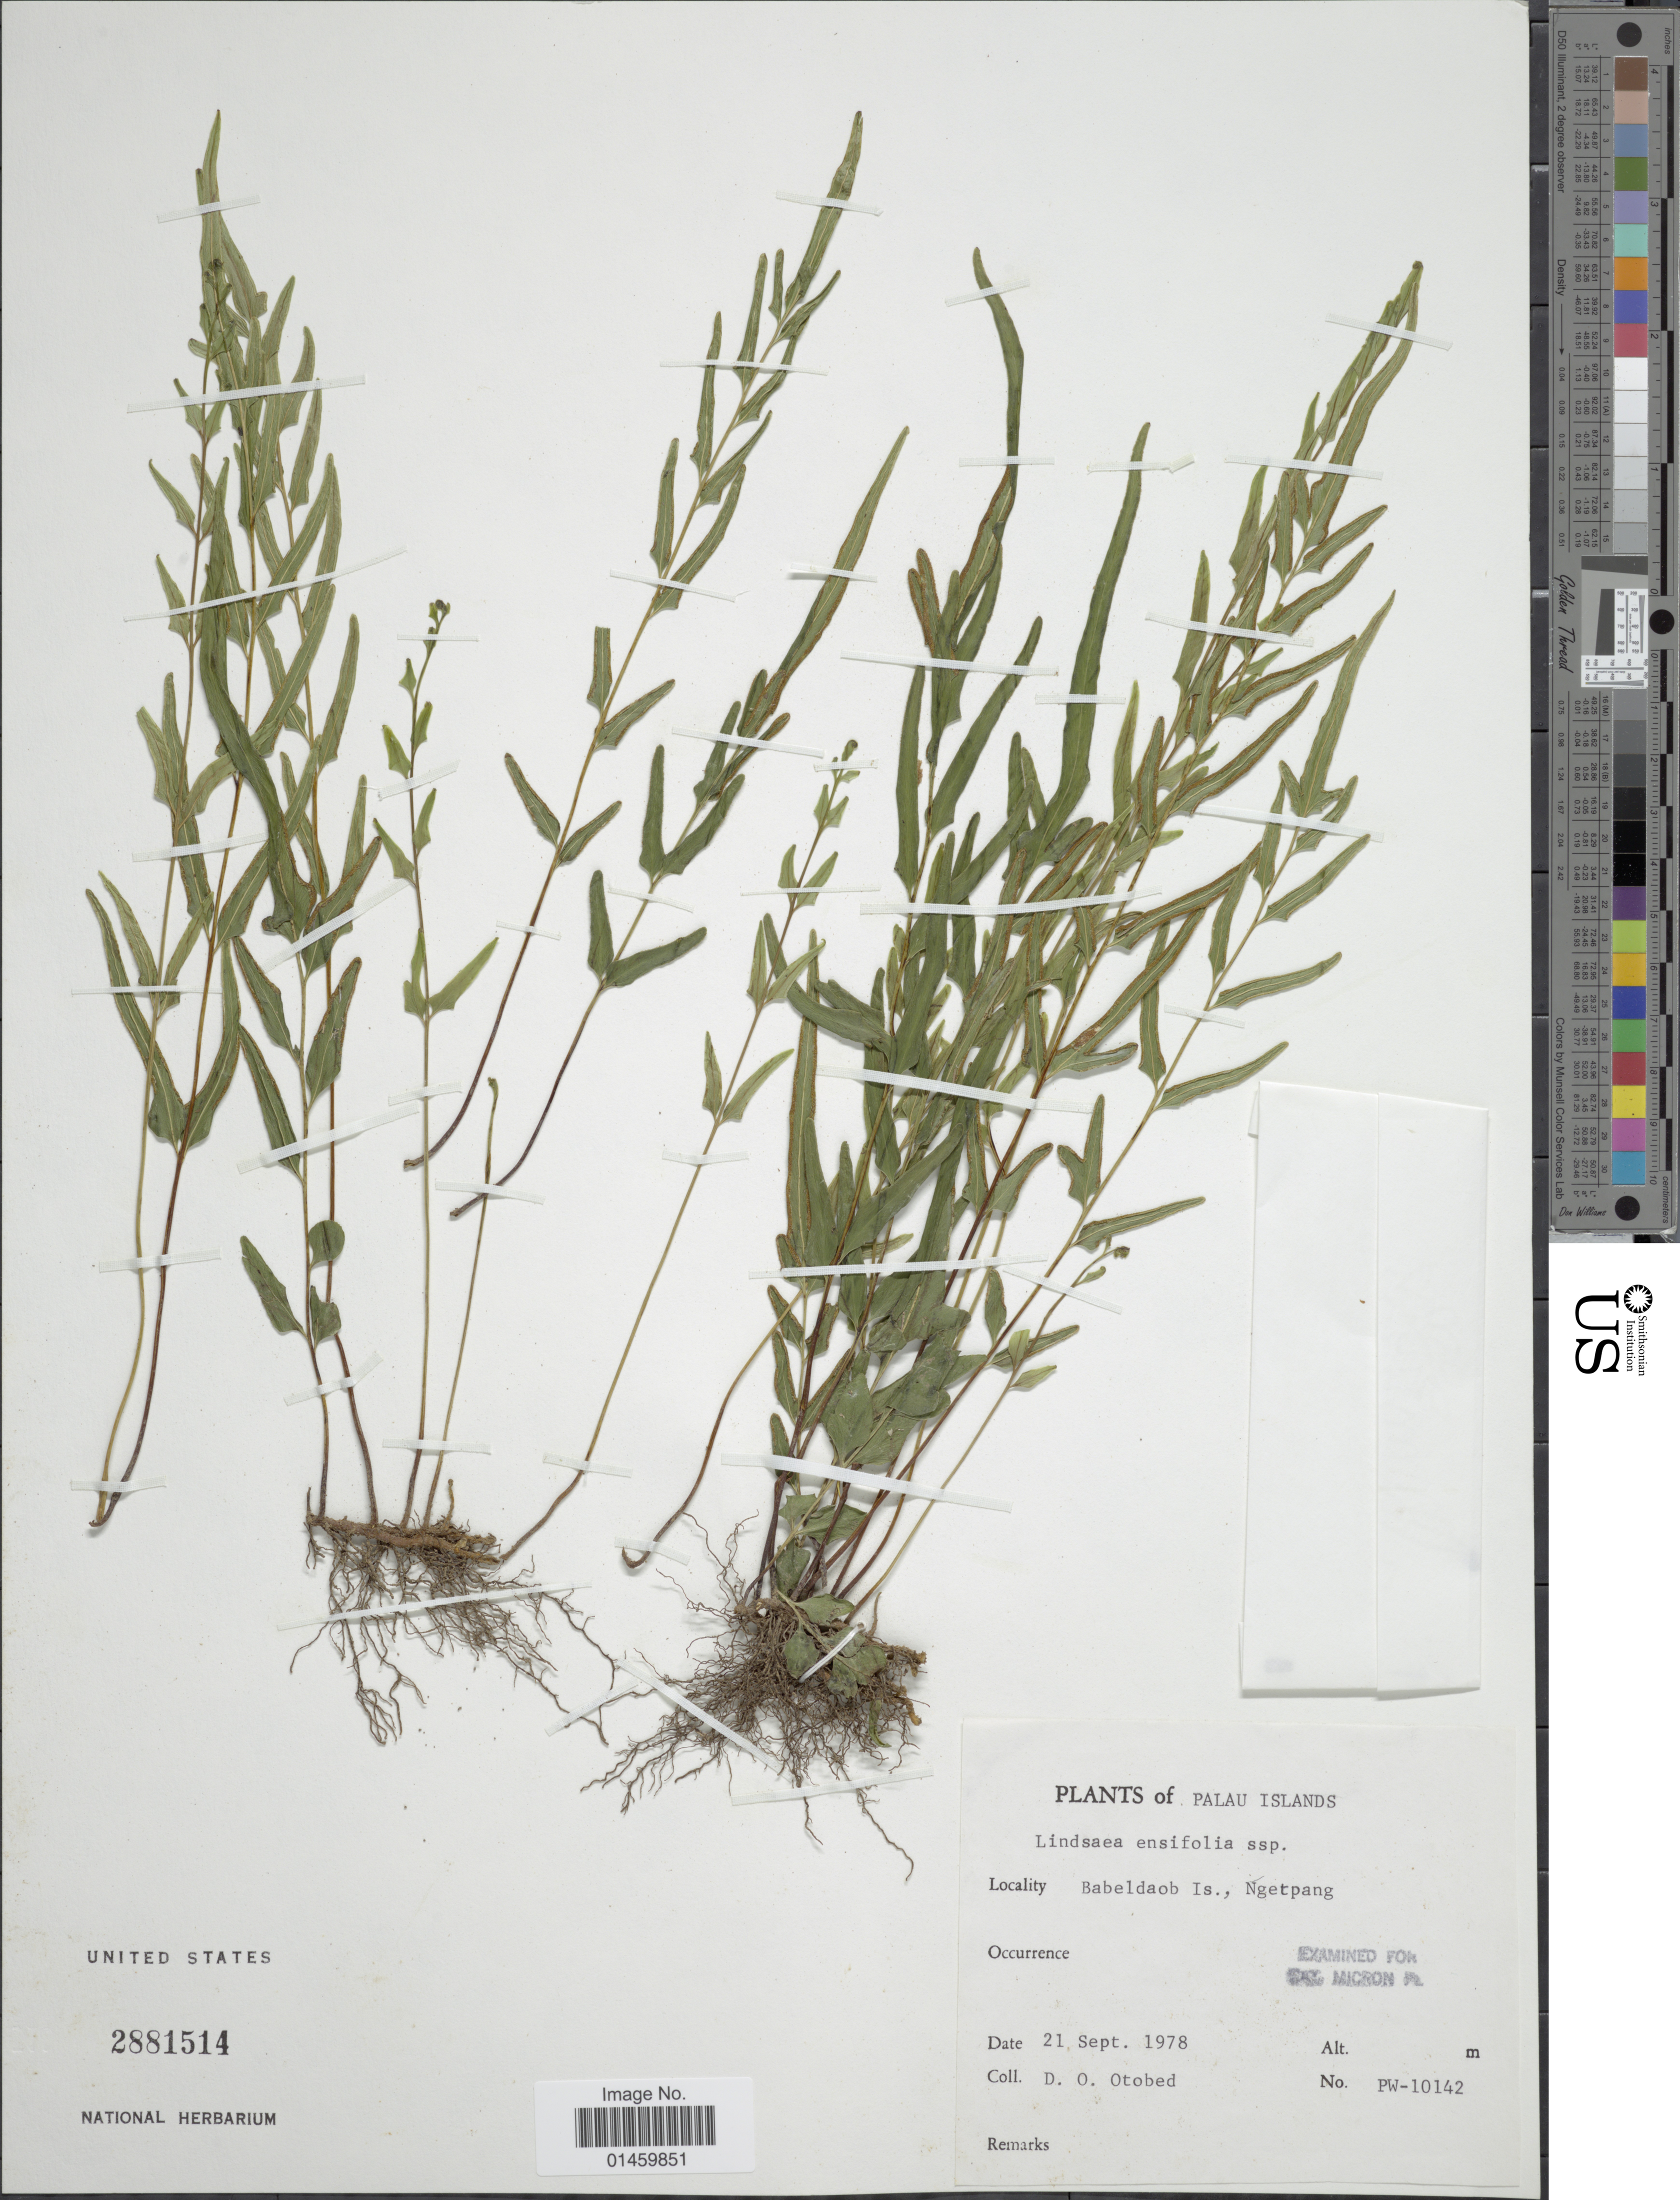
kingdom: Plantae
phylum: Tracheophyta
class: Polypodiopsida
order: Polypodiales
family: Lindsaeaceae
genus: Lindsaea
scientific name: Lindsaea ensifolia subsp. agatii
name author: (Brack.) K.U. Kramer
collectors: D. O. Otobed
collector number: PW-10142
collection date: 1978-09-21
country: Palau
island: Babeldaob [Babelthuap]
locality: Palau Islands. Babeldaob Is., Ngetpang.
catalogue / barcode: US 2881514